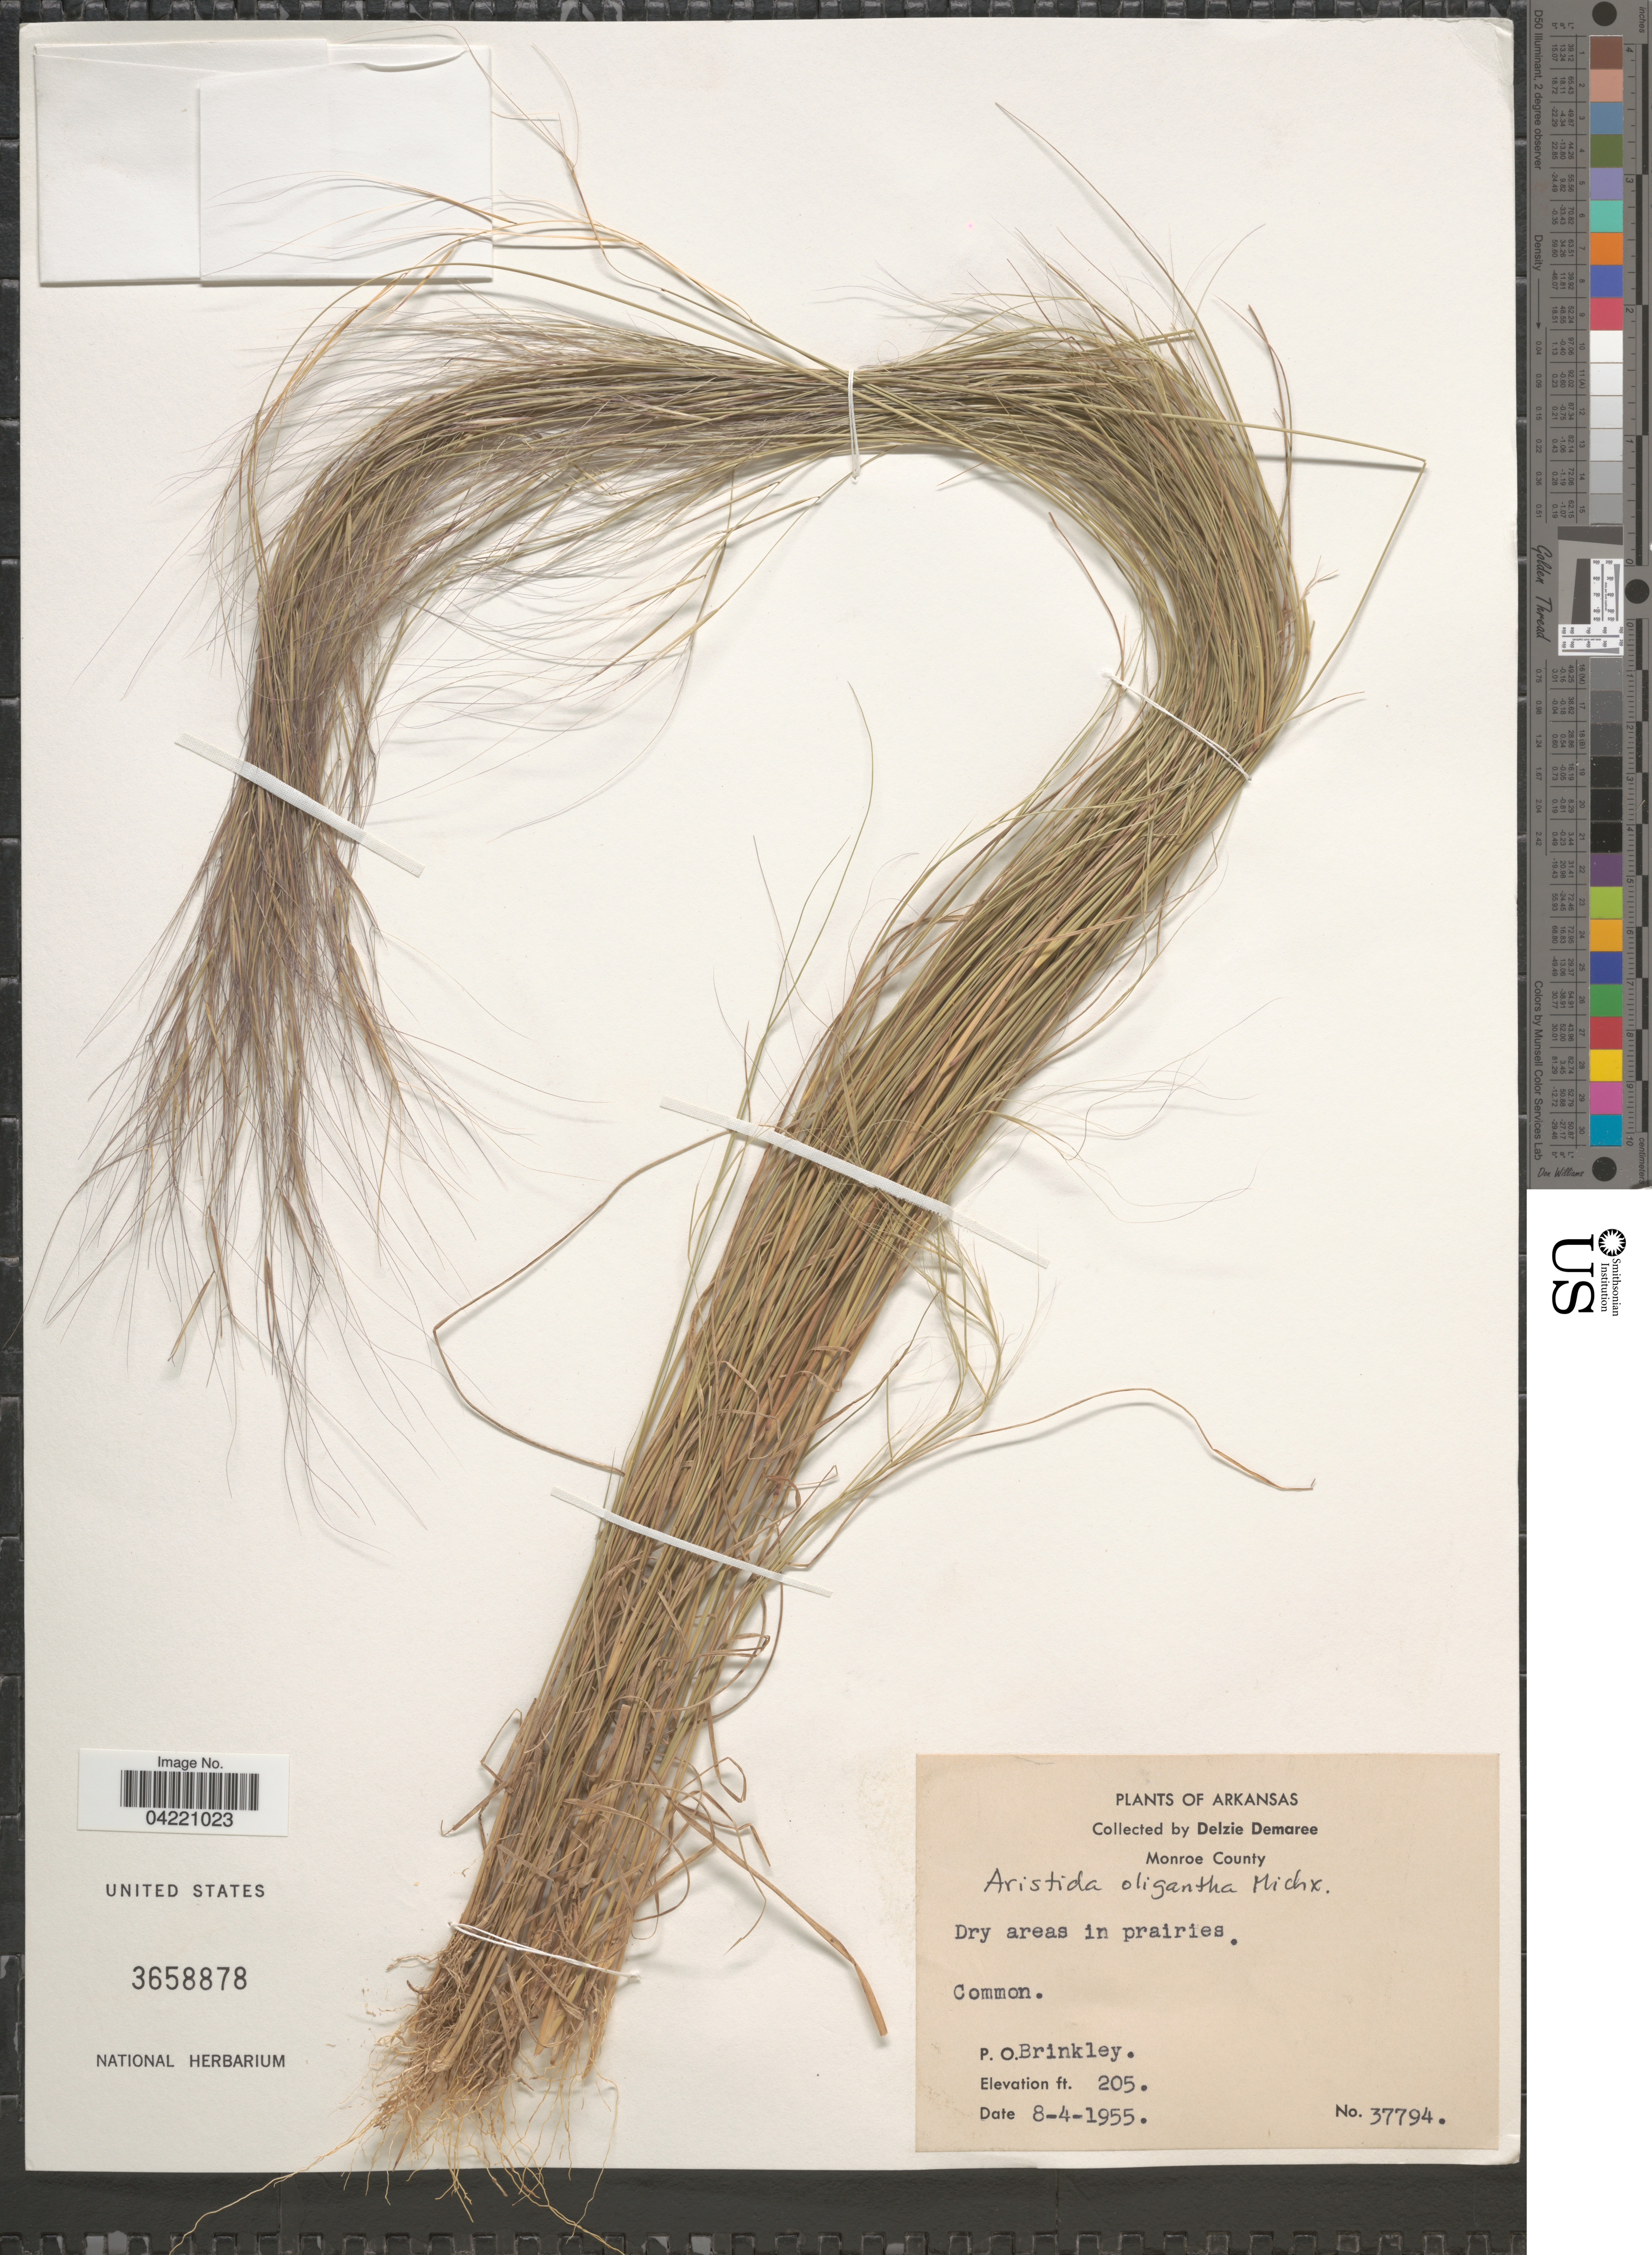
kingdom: Plantae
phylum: Tracheophyta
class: Liliopsida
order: Poales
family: Poaceae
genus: Aristida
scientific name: Aristida oligantha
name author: Michx.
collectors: D. Demaree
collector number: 37794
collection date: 1955-08-04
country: United States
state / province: Arkansas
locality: Monroe County. P.O. Brinkley.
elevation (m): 62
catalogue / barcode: US 3658878